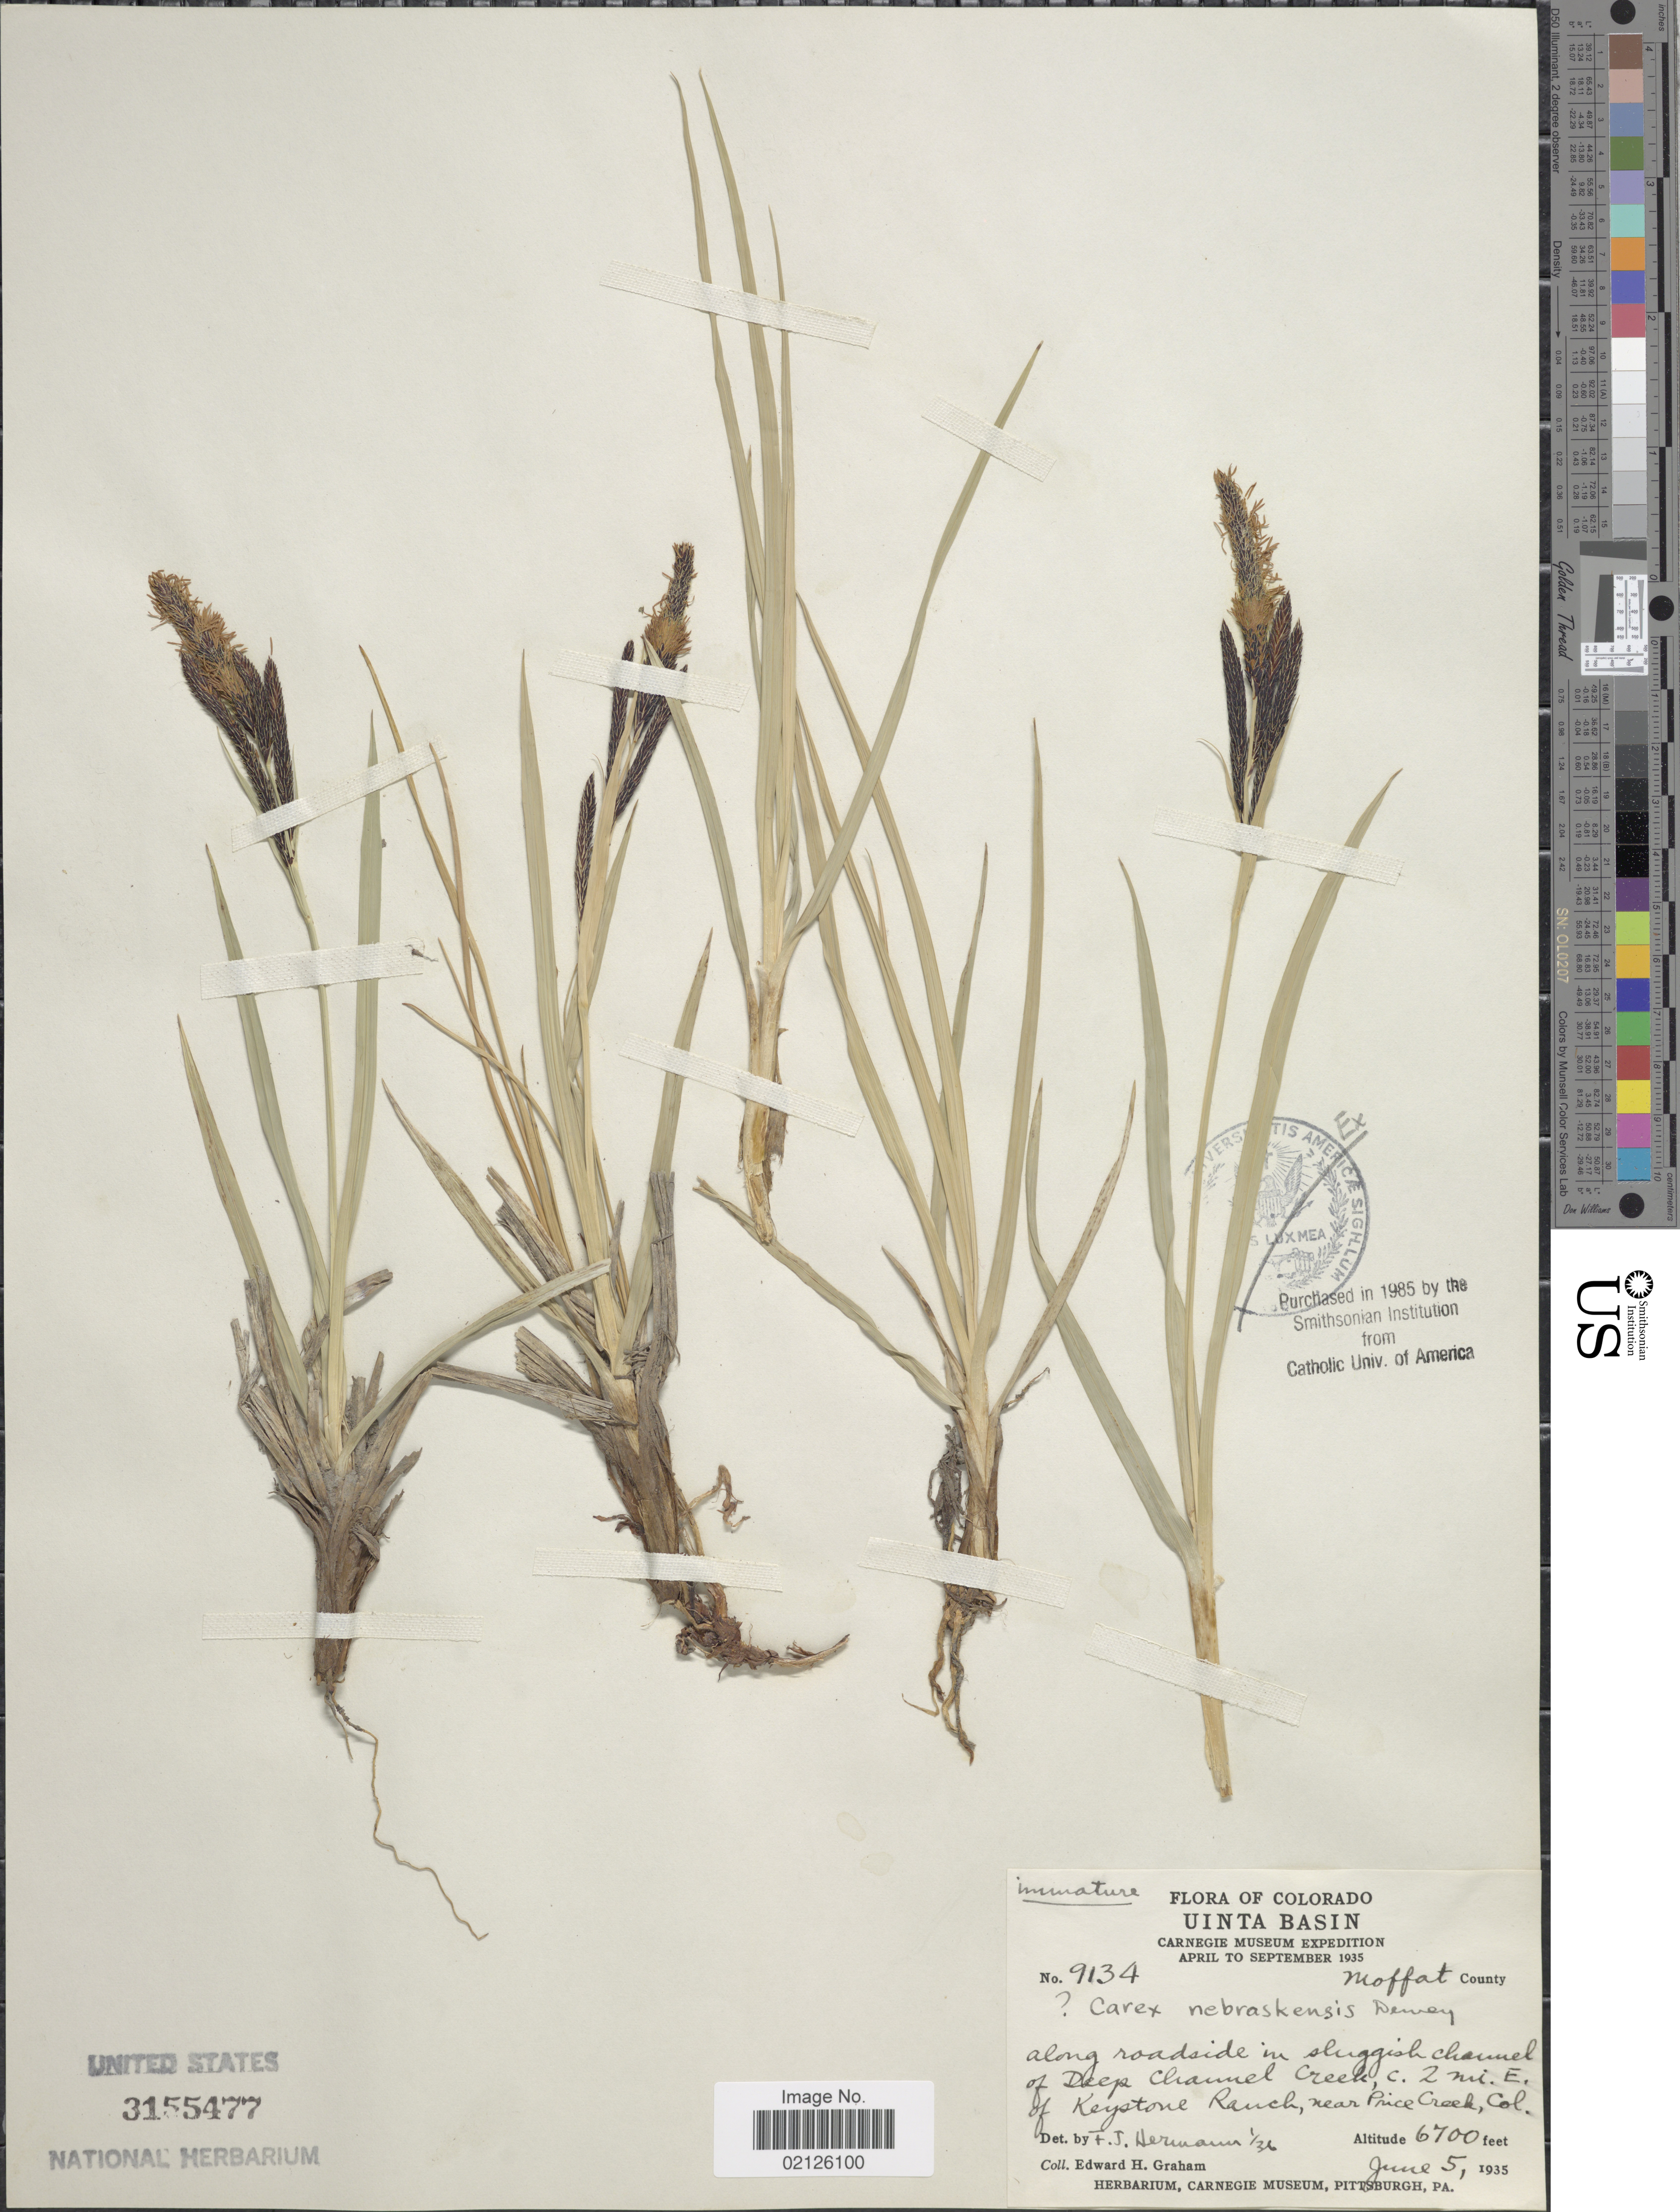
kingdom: Plantae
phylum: Tracheophyta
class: Liliopsida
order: Poales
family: Cyperaceae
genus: Carex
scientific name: Carex nebrascensis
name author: Dewey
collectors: E. H. Graham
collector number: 9134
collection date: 1935-06-05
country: United States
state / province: Colorado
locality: Moffat Co, Uinta Basin, along roadside in sluggish channel of Deep Channel Creek, c. 2 mi E of Keystone Ranch, near Prince Creek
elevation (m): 2042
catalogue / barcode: US 3155477